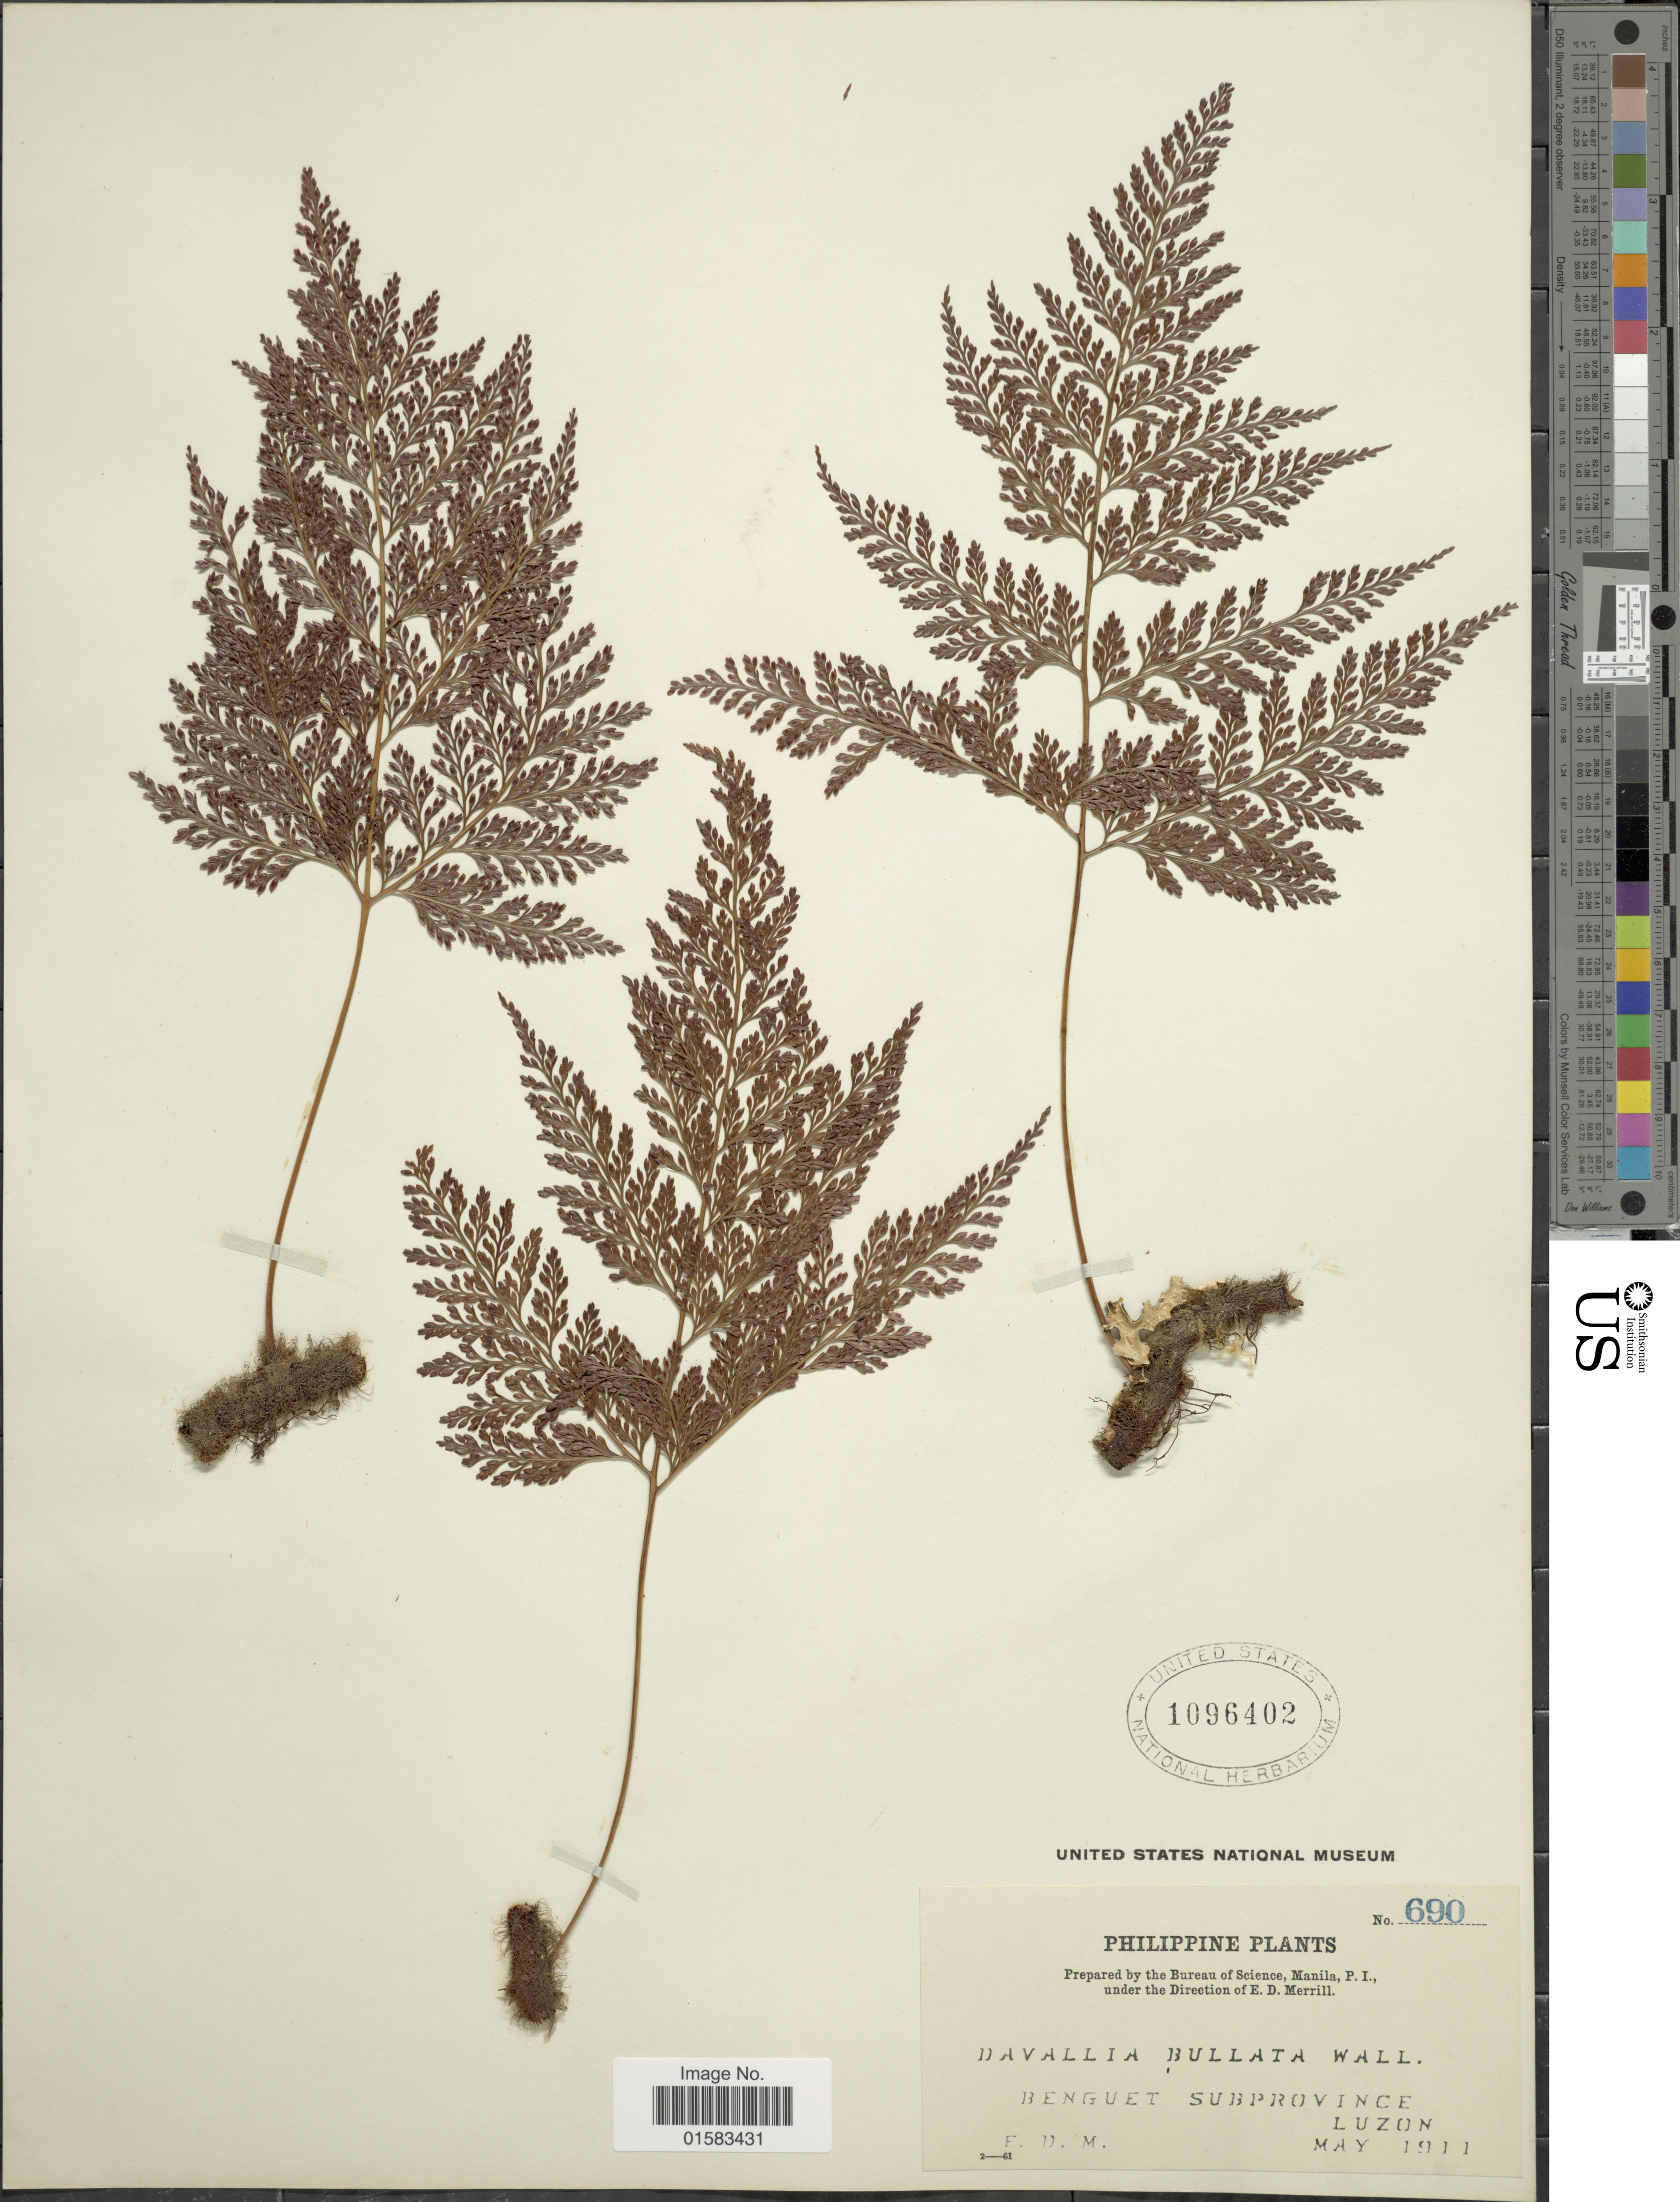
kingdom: Plantae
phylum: Tracheophyta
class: Polypodiopsida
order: Polypodiales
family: Davalliaceae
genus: Davallia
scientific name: Davallia trichomanoides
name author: Blume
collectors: E. D. Merrill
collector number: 690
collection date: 1911-05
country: Philippines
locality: Benguet, Subprovince, Luzon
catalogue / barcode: US 1096402